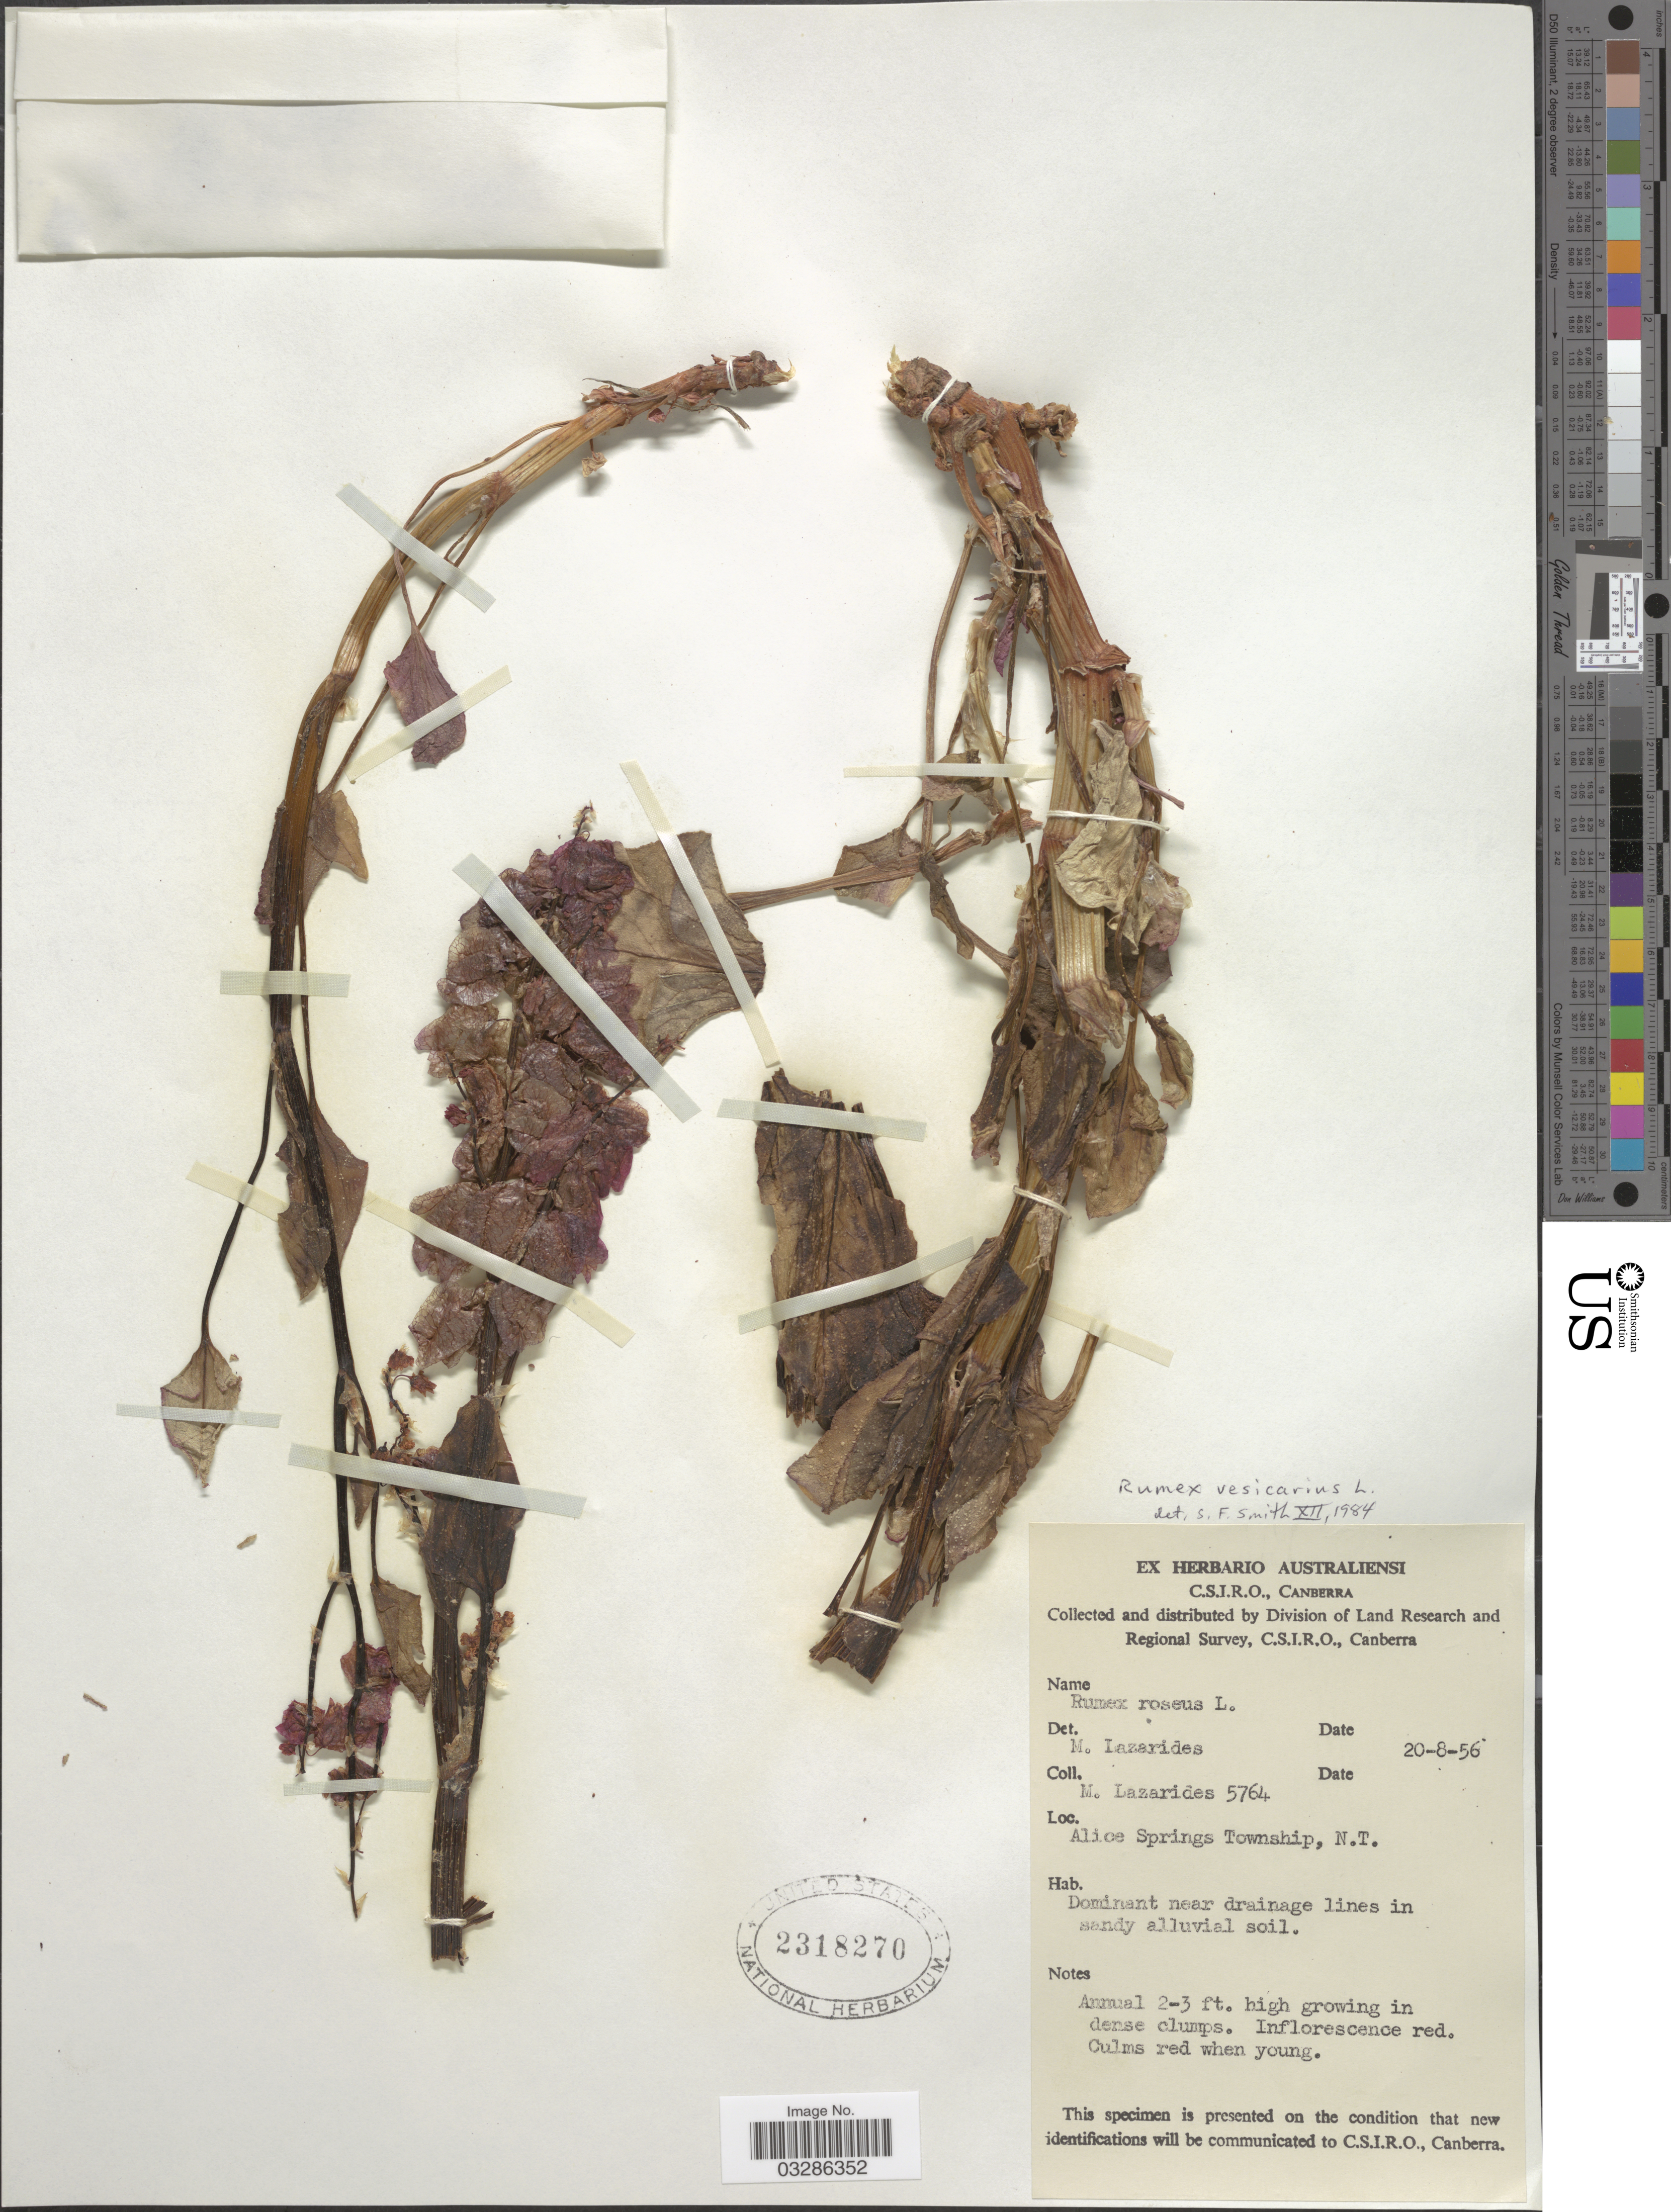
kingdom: Plantae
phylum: Tracheophyta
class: Magnoliopsida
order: Caryophyllales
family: Polygonaceae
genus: Rumex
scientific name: Rumex vesicarius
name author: L.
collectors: M. Lazarides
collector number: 5764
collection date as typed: Transcribed d/m/y: 20/8/56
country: Australia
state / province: Northern Territory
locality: Alice Springs Township, N. T.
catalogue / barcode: US 2318270